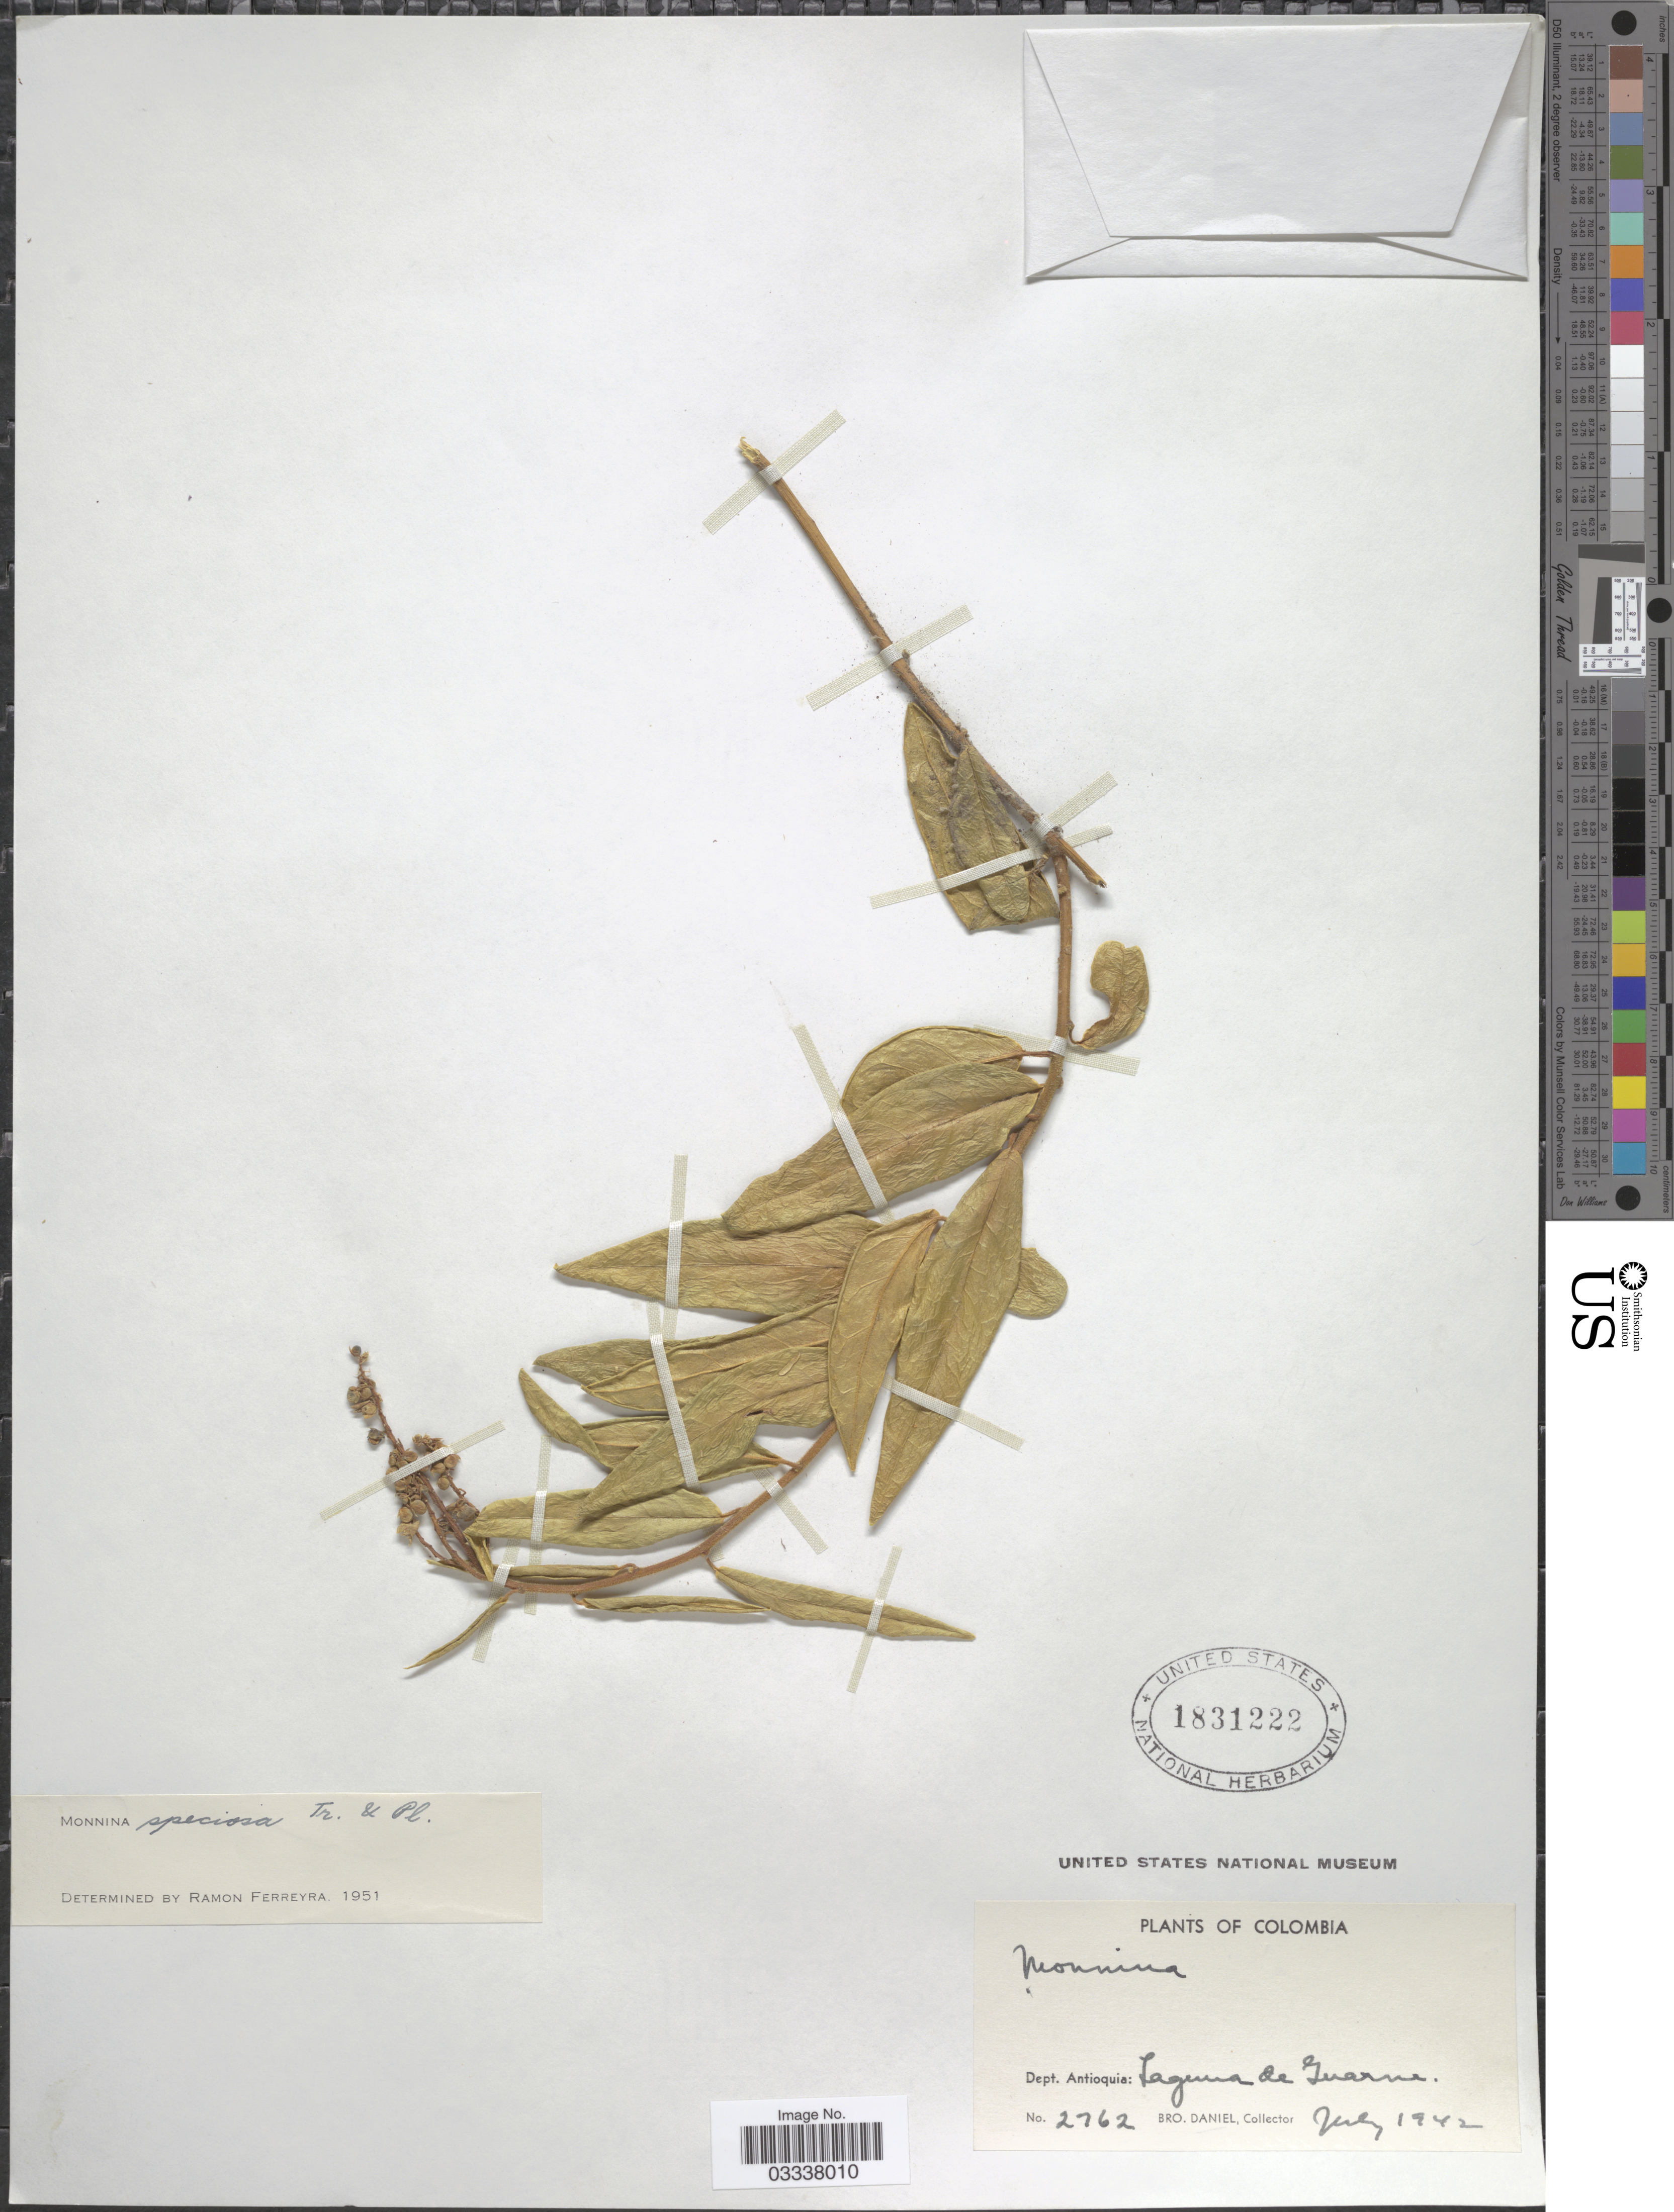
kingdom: Plantae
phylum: Tracheophyta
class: Magnoliopsida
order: Fabales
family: Polygalaceae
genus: Monnina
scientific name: Monnina speciosa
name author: Triana & Planch.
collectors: Bro. Daniel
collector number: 2762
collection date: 1942-07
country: Colombia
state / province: Antioquia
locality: Dept. Antioquia: Laguna de Guarne.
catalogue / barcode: US 1831222